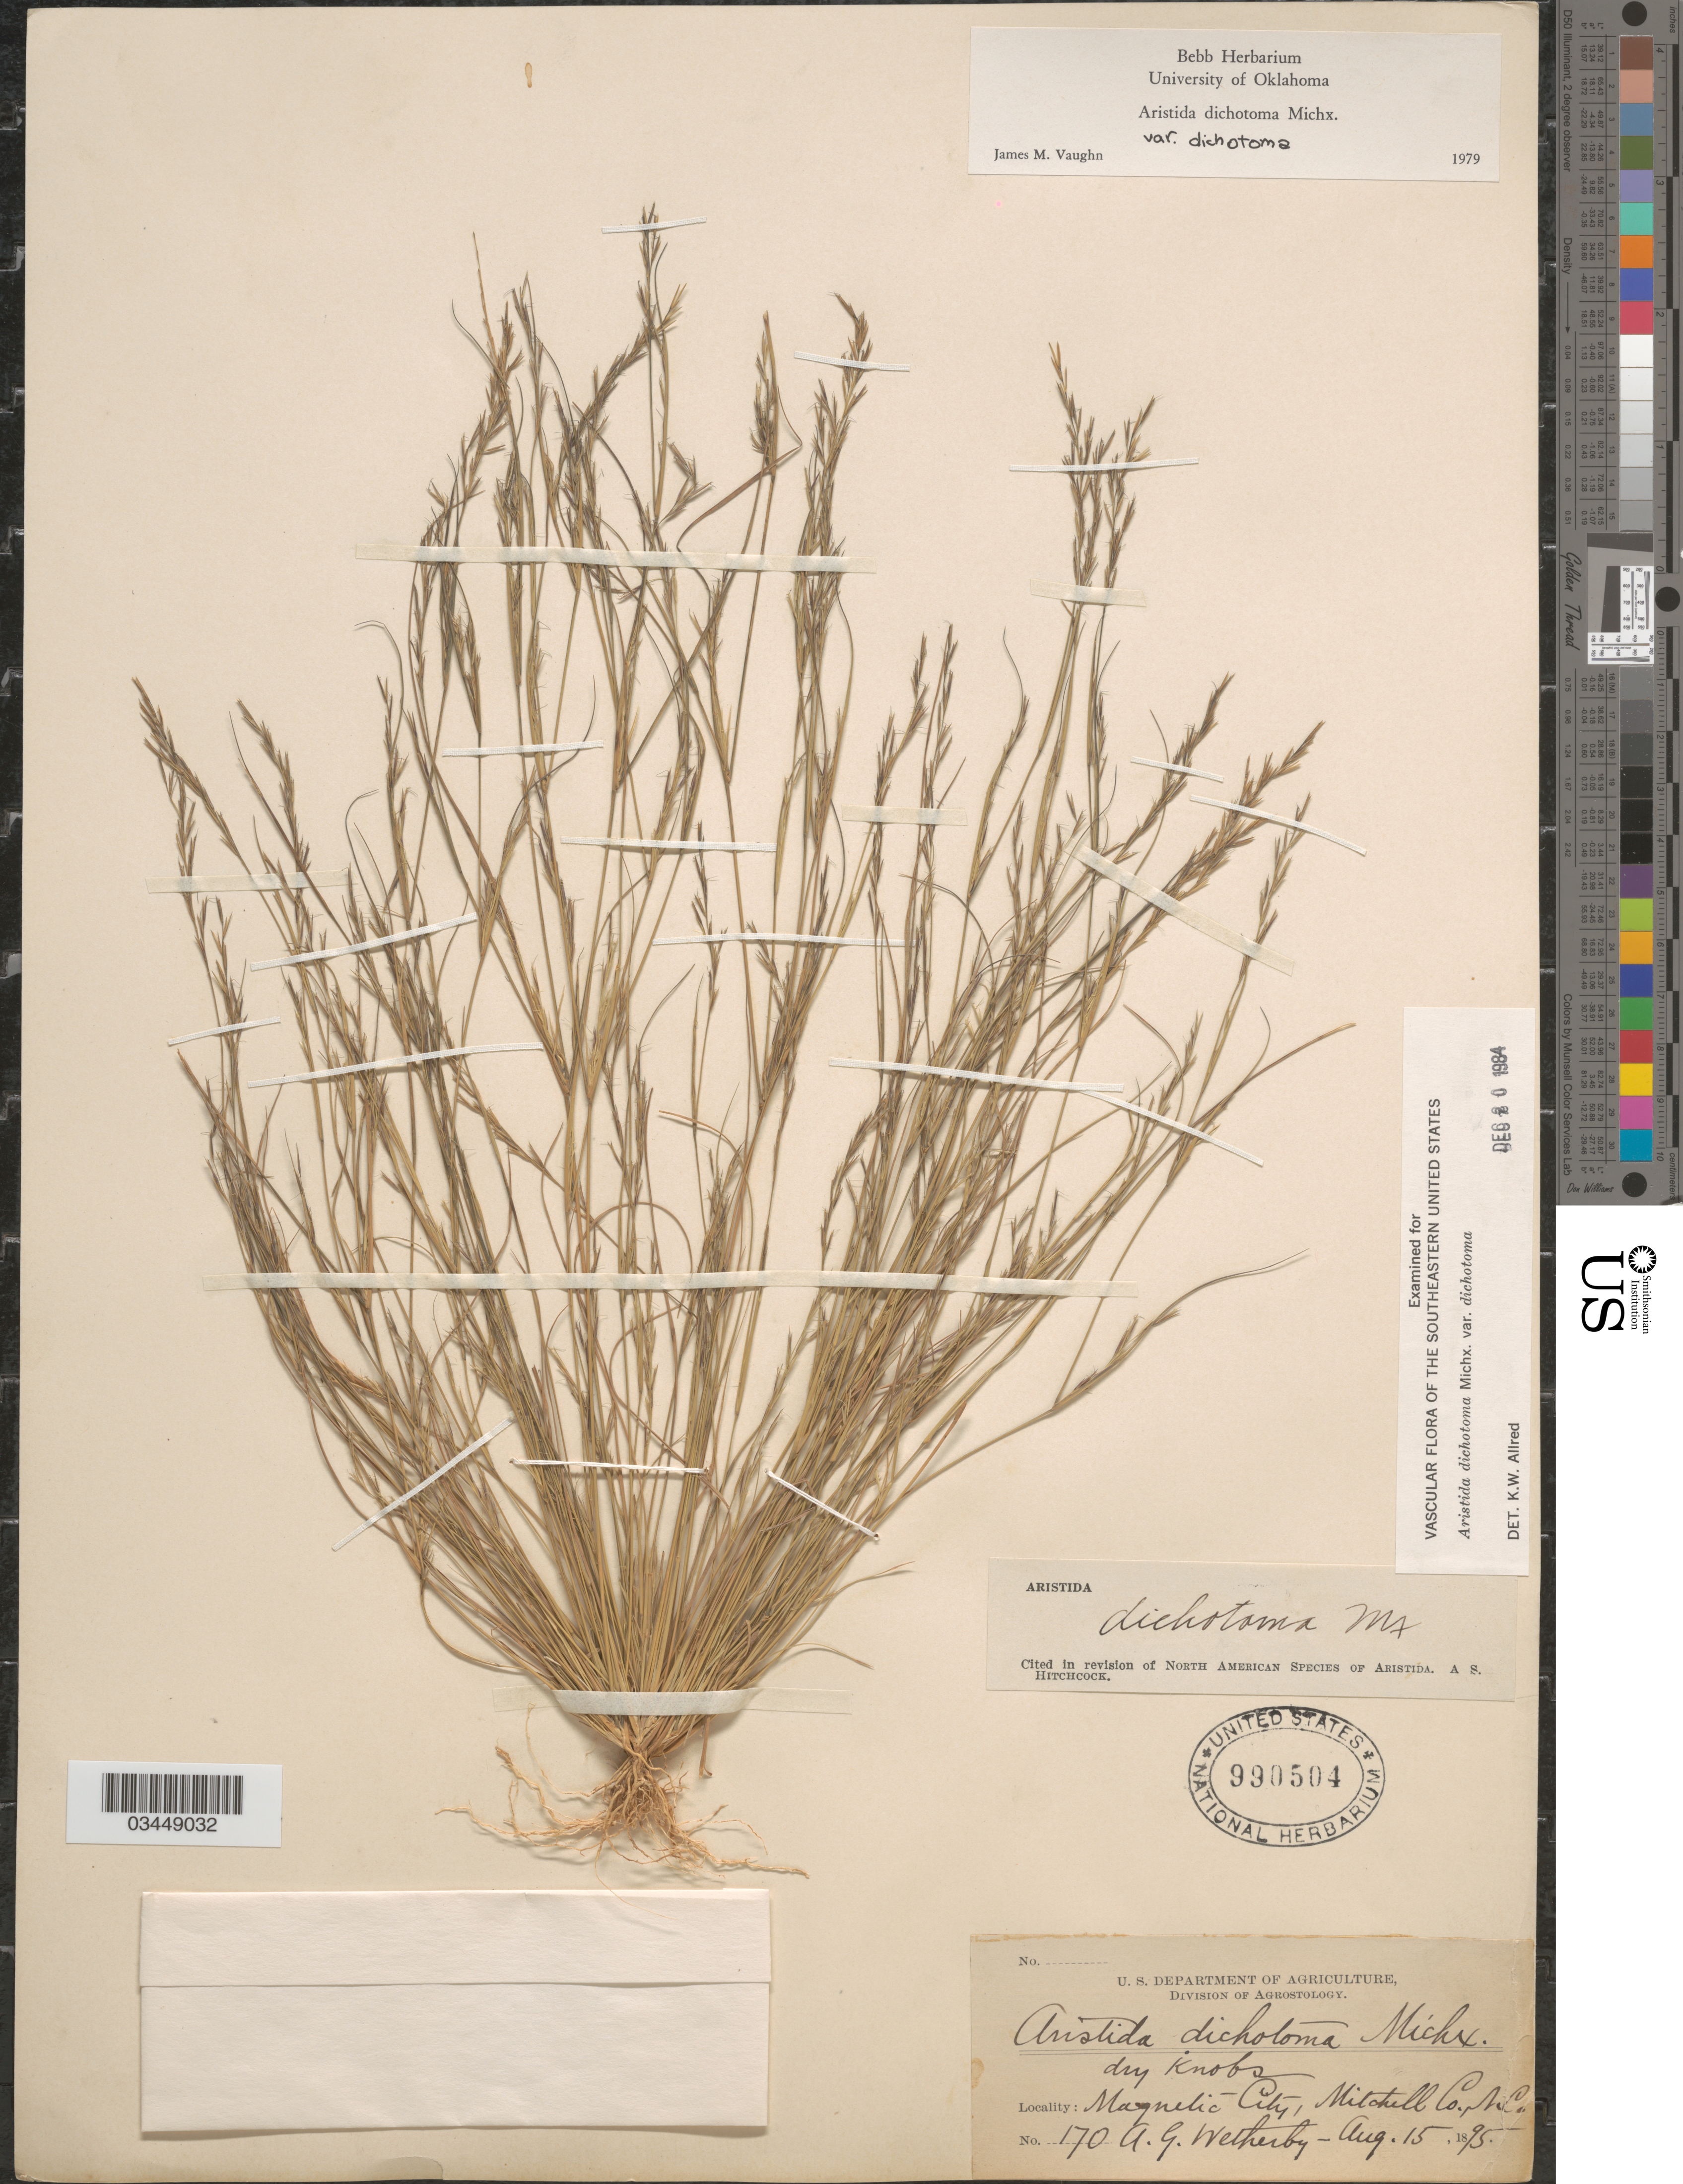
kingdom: Plantae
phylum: Tracheophyta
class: Liliopsida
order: Poales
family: Poaceae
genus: Aristida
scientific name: Aristida dichotoma var. dichotoma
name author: Michx.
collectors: A. Wetherby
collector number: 170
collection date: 1895-08-15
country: United States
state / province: North Carolina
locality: Magnetic City, Mitchell Co.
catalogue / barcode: US 990504